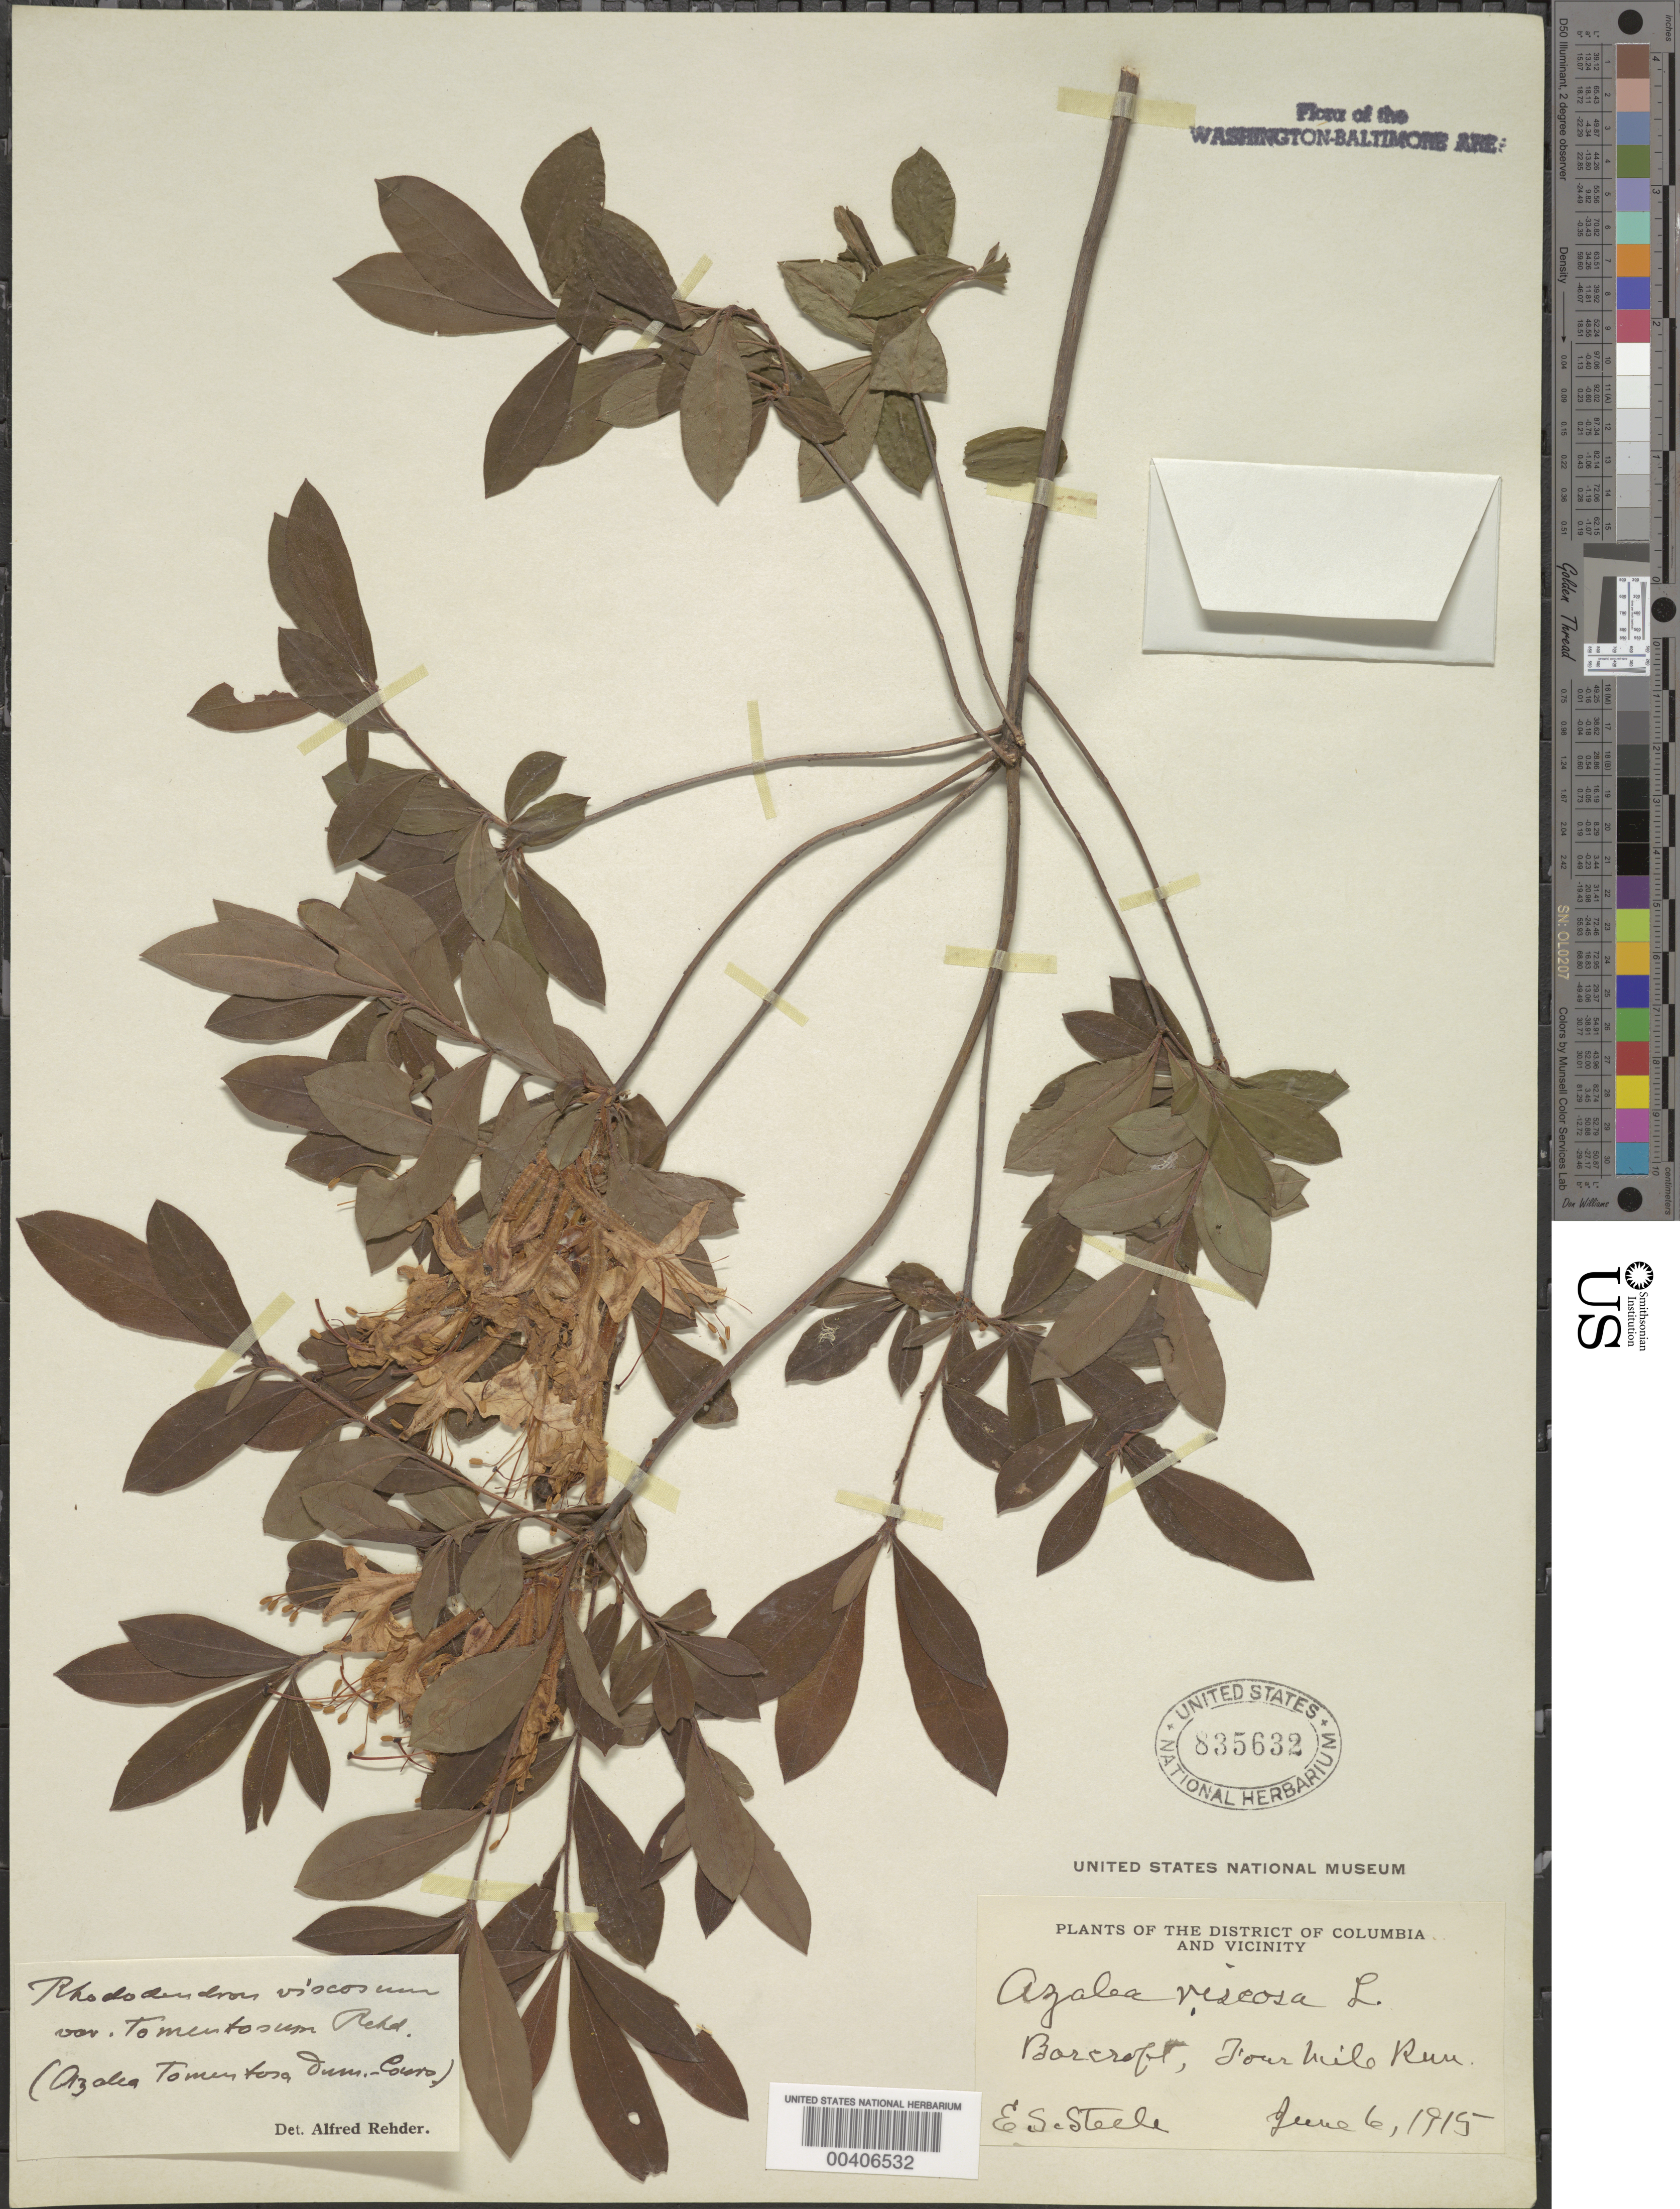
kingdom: Plantae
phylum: Tracheophyta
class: Magnoliopsida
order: Ericales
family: Ericaceae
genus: Rhododendron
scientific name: Rhododendron viscosum var. tomentosum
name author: (Du Roi ex F. Dietr.) Rehder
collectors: E. Steele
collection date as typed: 06 Jun 1915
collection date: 1915-06-06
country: United States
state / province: Virginia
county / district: Arlington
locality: Barcroft, Four Mile Run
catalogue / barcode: US 835632